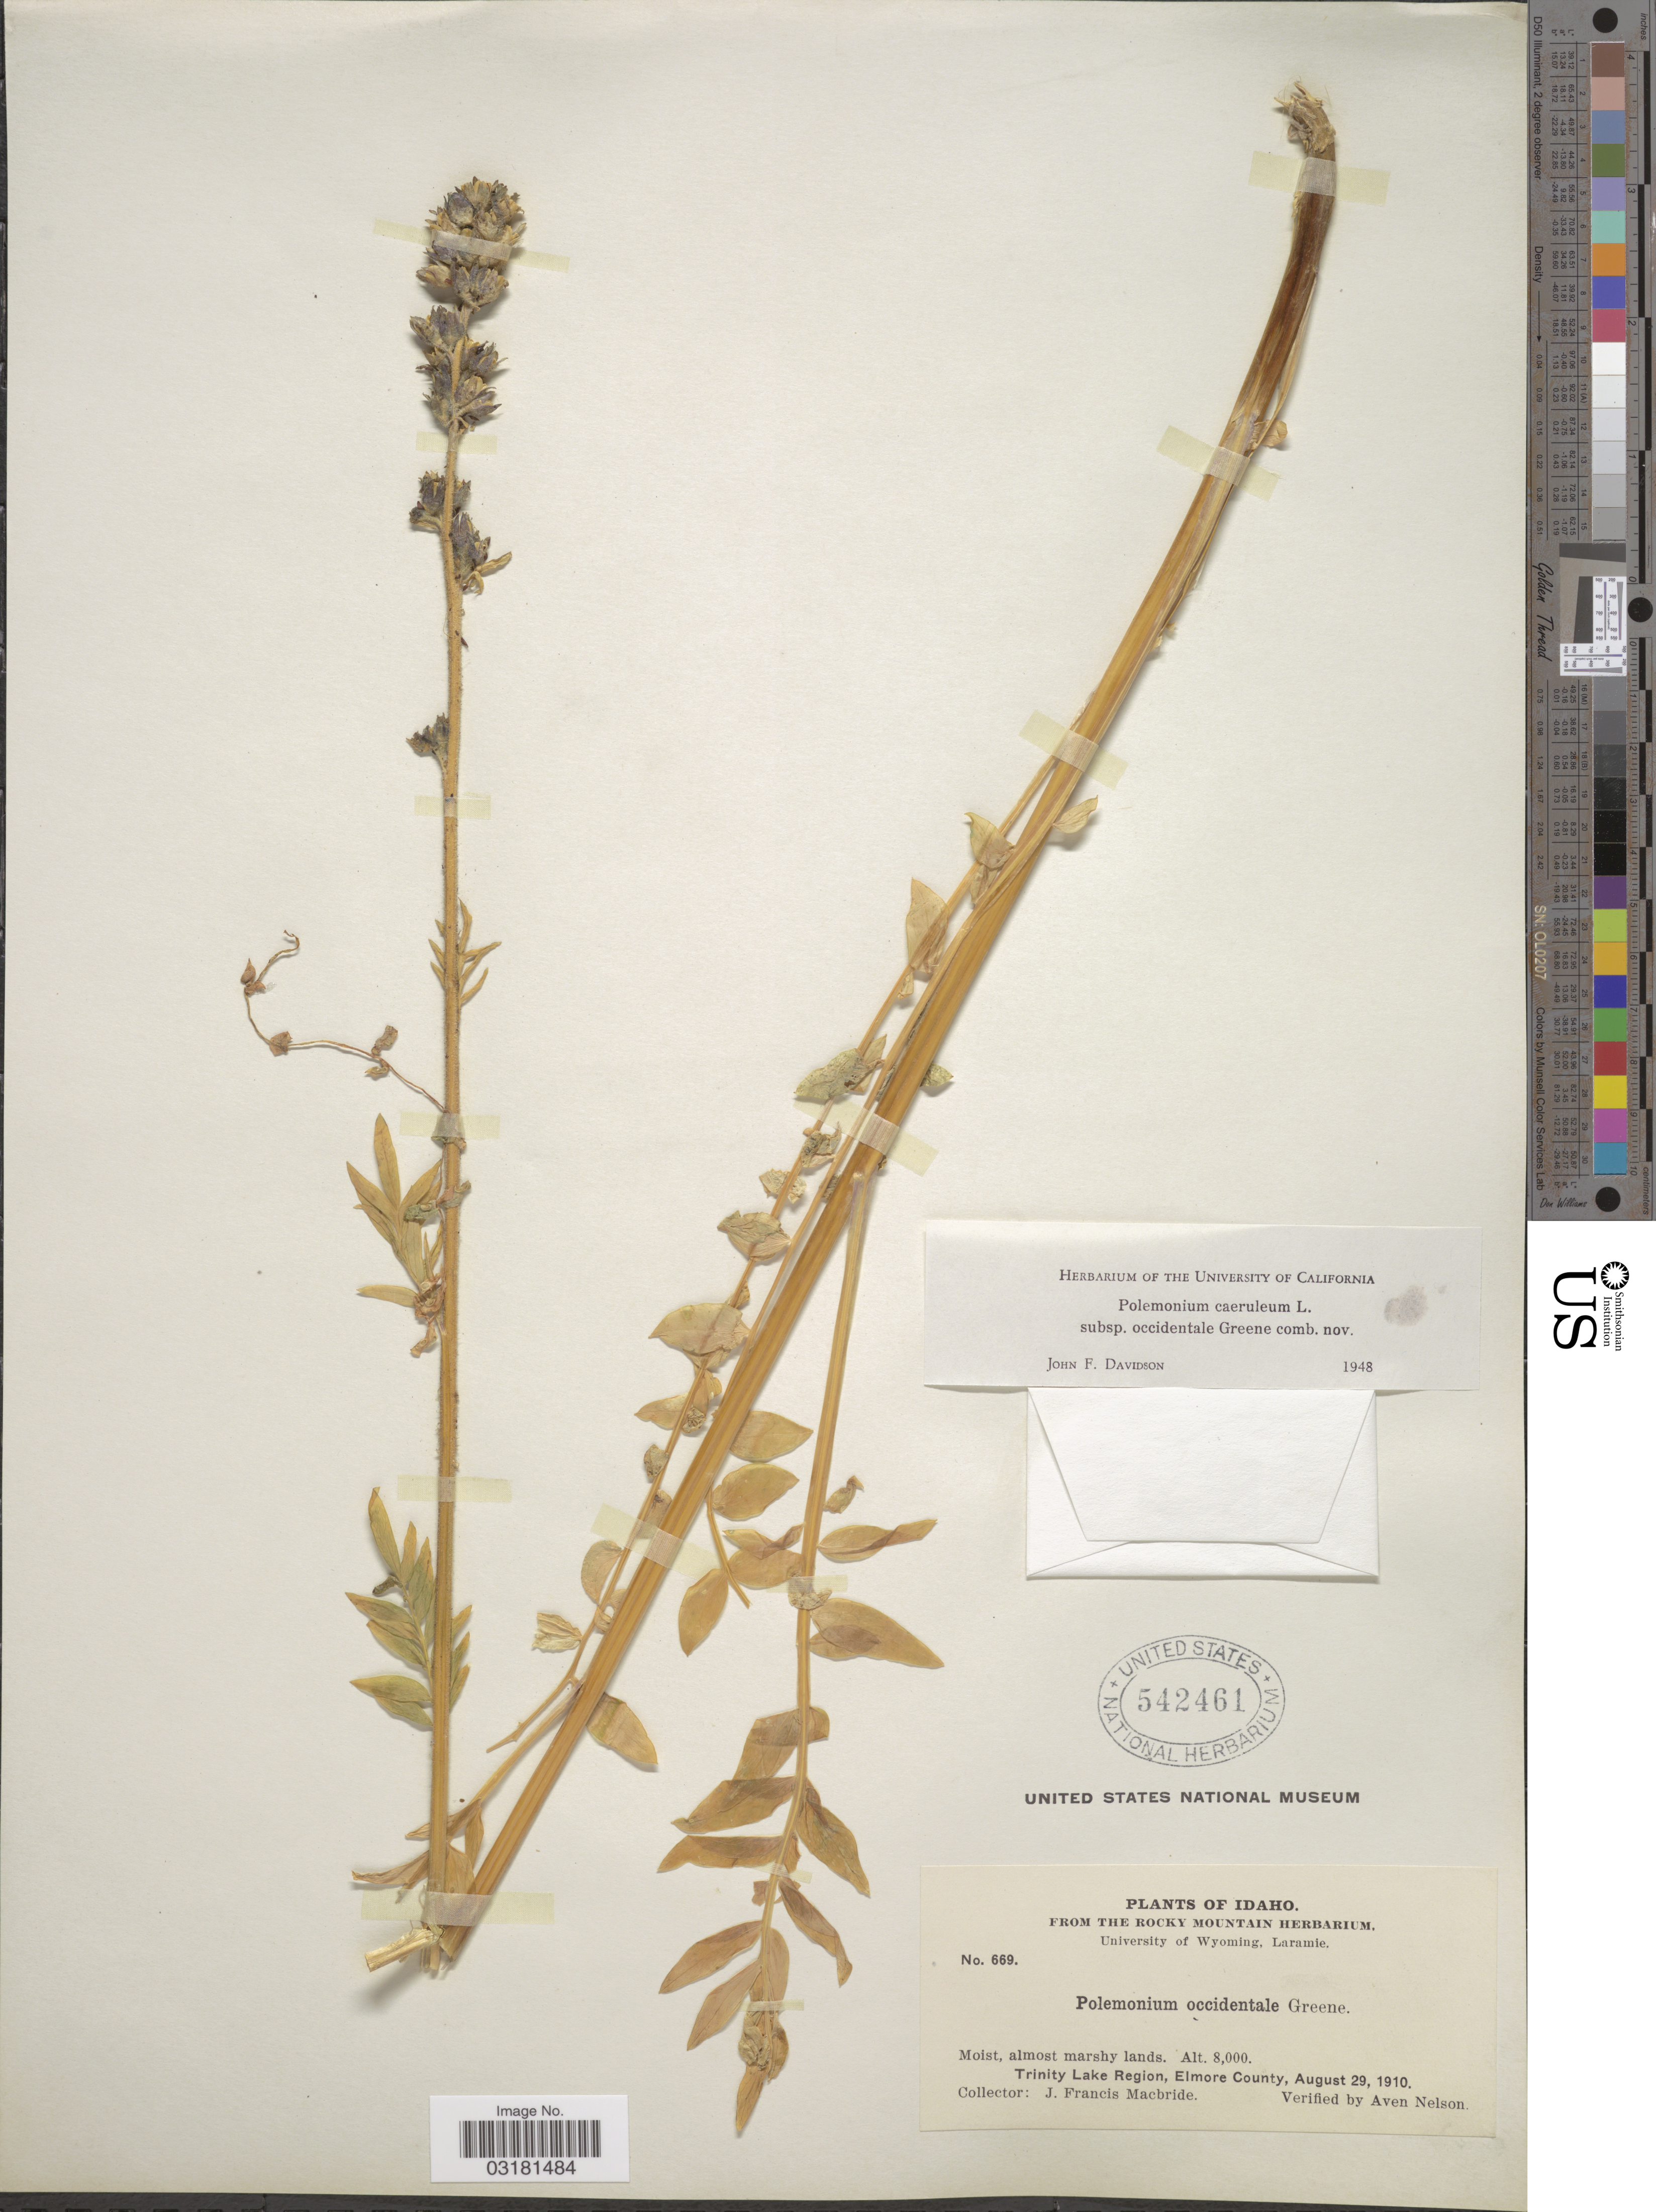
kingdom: Plantae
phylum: Tracheophyta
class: Magnoliopsida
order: Ericales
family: Polemoniaceae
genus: Polemonium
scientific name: Polemonium occidentale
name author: Greene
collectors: J. F. Macbride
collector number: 669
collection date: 1910-08-29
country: United States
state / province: Idaho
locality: Trinity Lake Region, Elmore County.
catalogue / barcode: US 542461